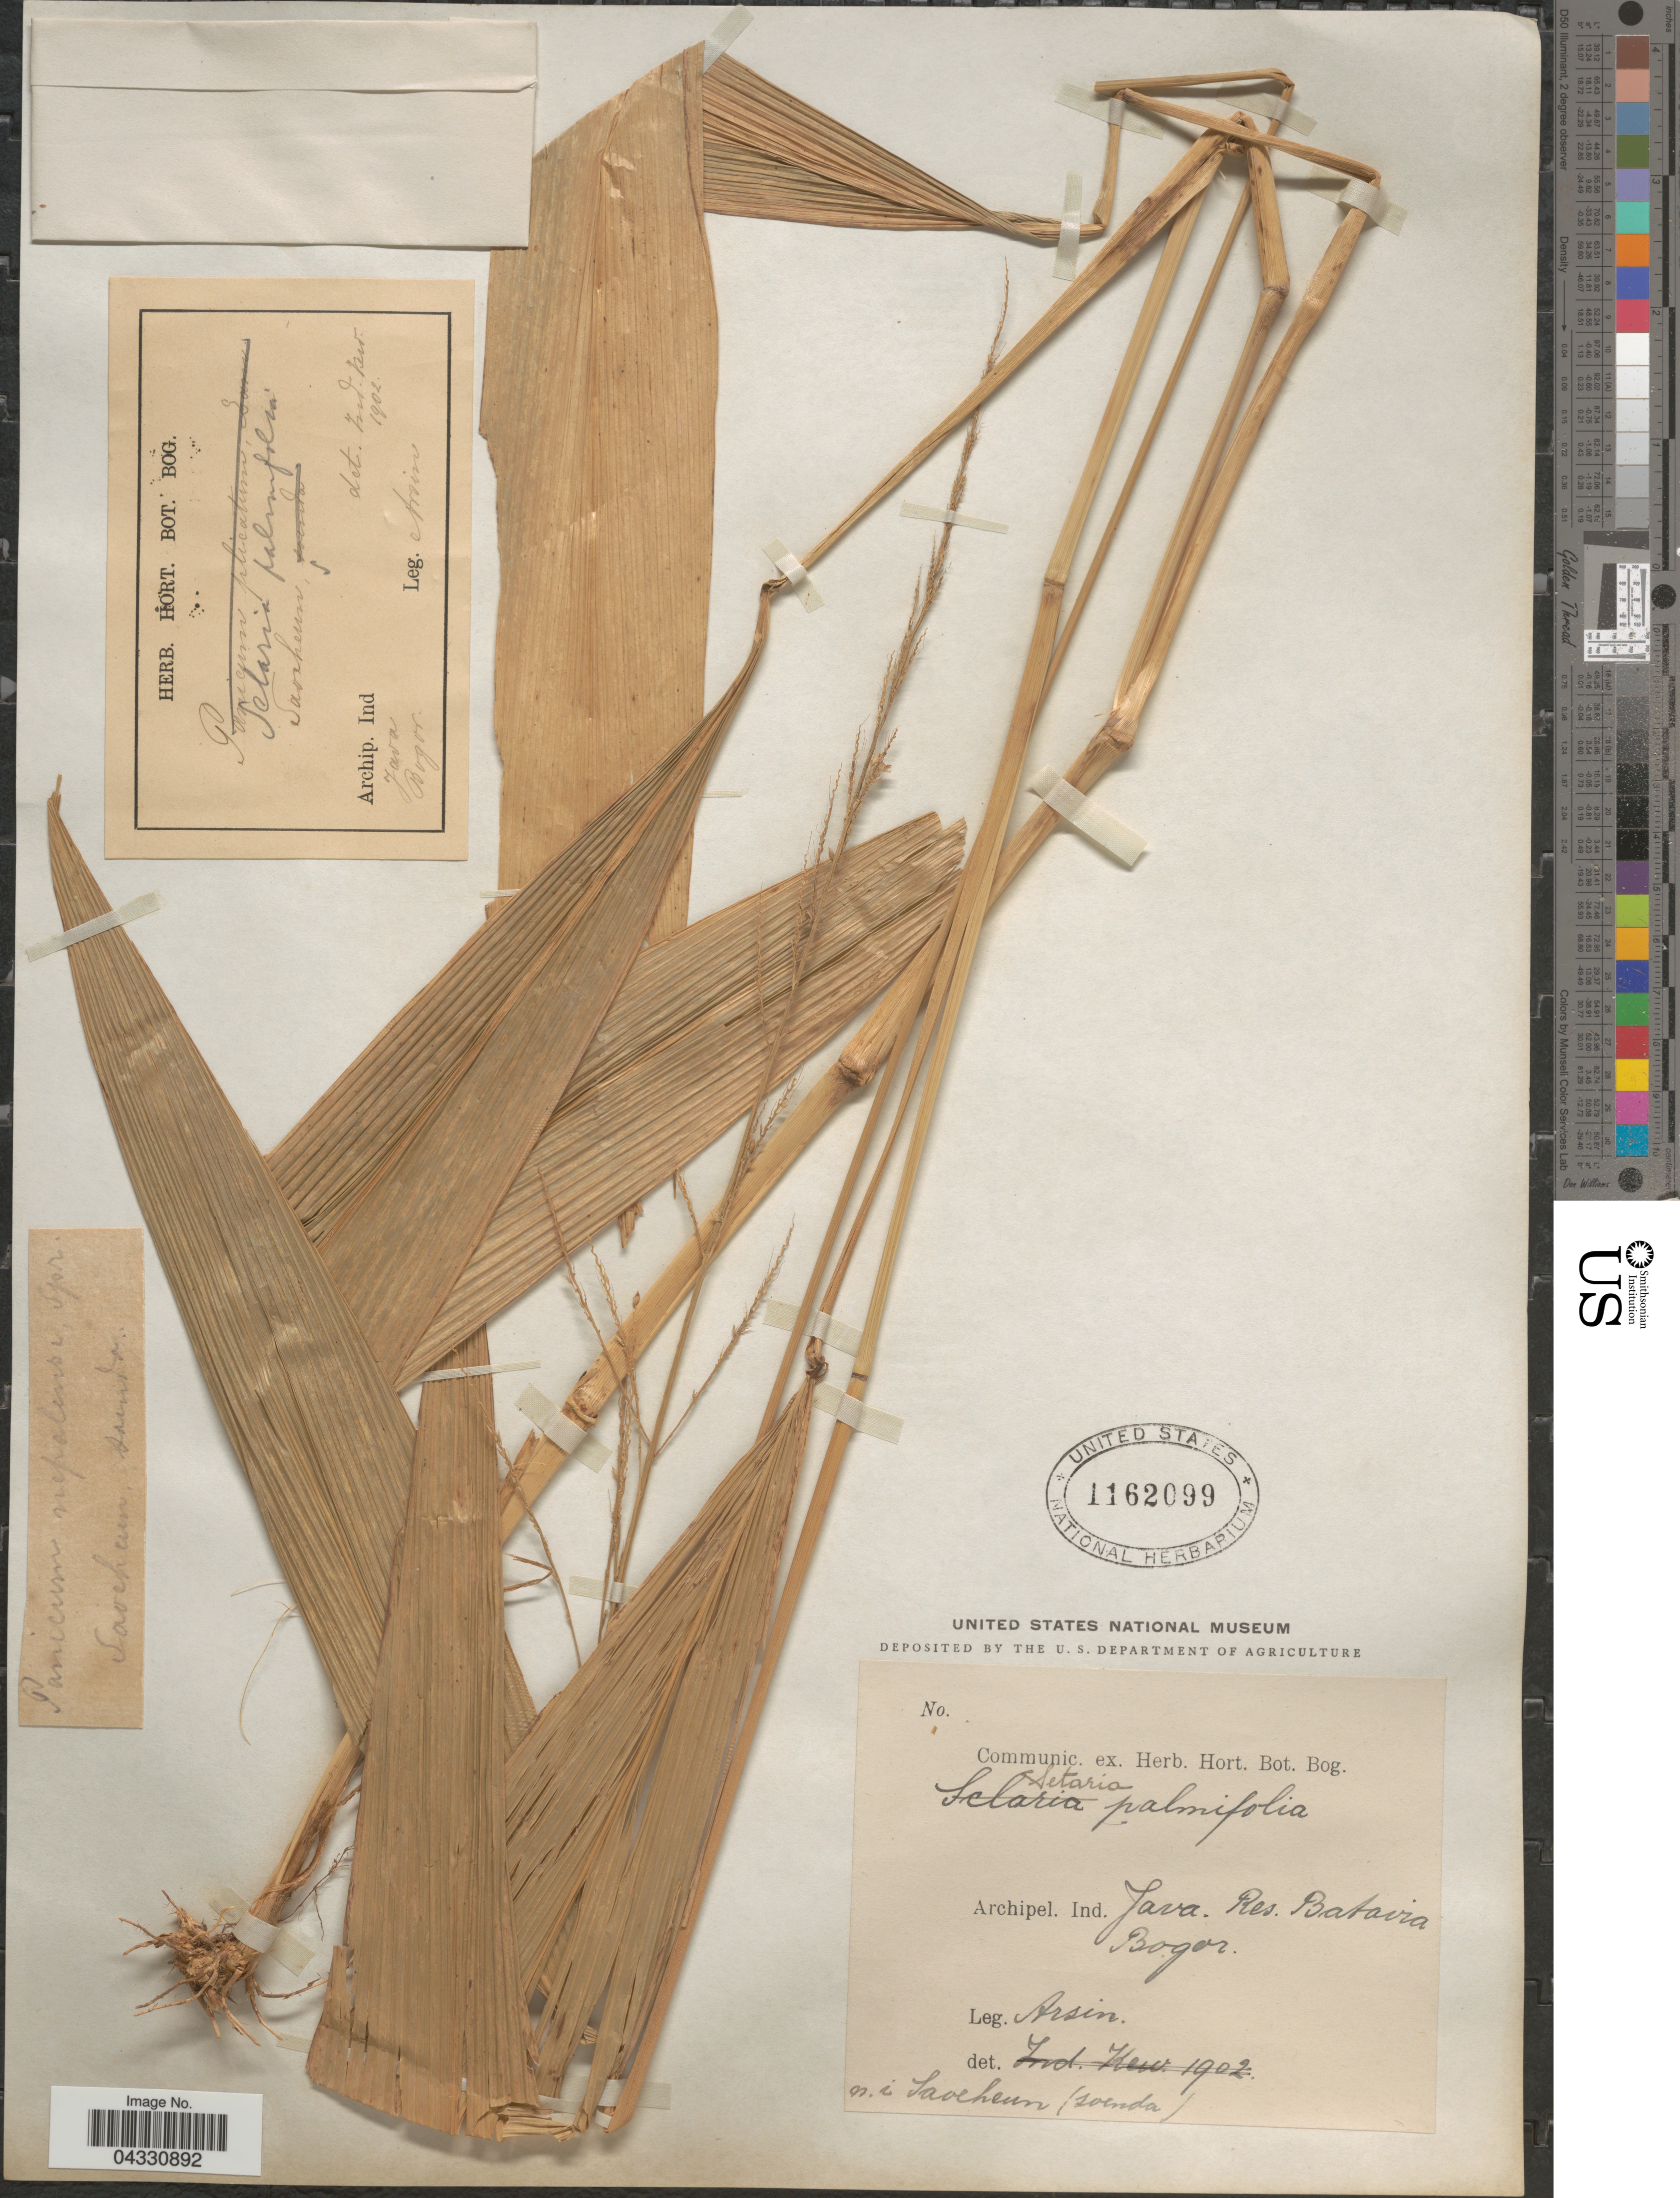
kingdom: Plantae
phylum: Tracheophyta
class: Liliopsida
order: Poales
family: Poaceae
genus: Setaria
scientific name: Setaria palmifolia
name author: (J. Koenig) Stapf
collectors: Arsin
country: Indonesia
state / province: Java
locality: Archipel. Ind. Java. Res. Batavia Bogor.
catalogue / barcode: US 1162099